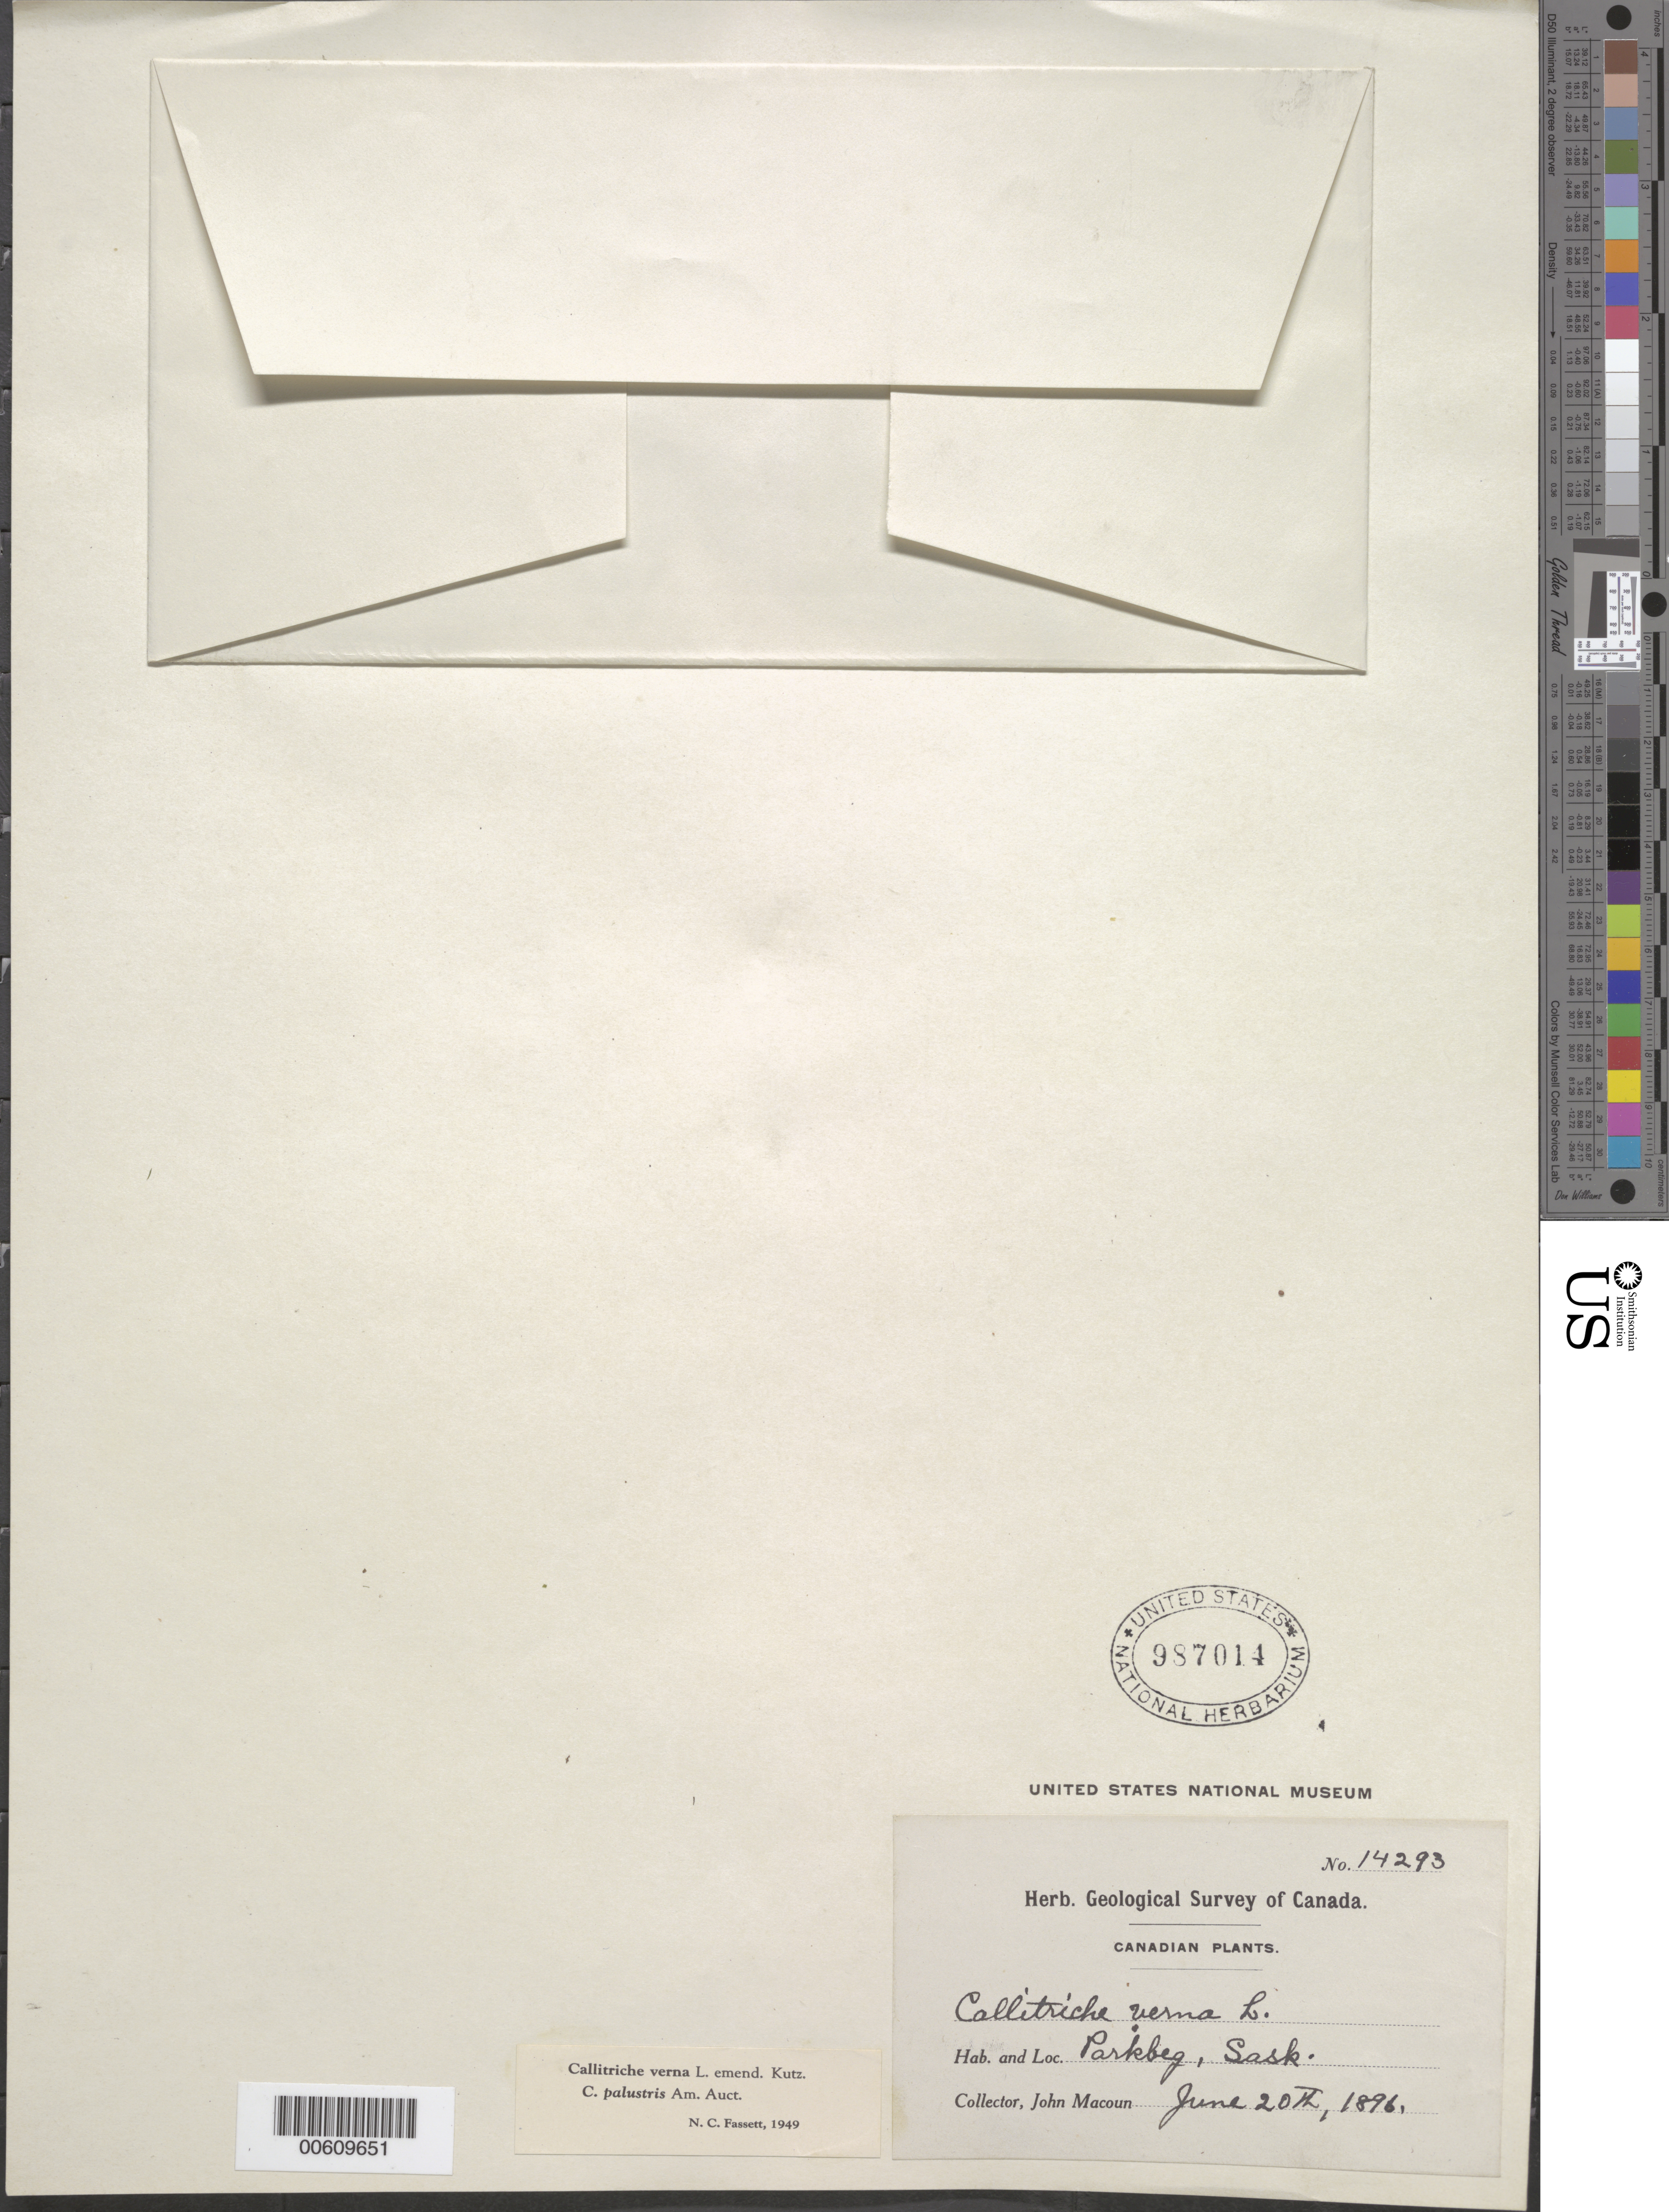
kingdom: Plantae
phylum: Tracheophyta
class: Magnoliopsida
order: Lamiales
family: Plantaginaceae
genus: Callitriche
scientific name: Callitriche verna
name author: L.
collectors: J. Macoun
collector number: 14293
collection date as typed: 20 Jun 1896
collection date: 1896-06-20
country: Canada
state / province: Saskatchewan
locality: Parkbeg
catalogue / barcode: US 987014